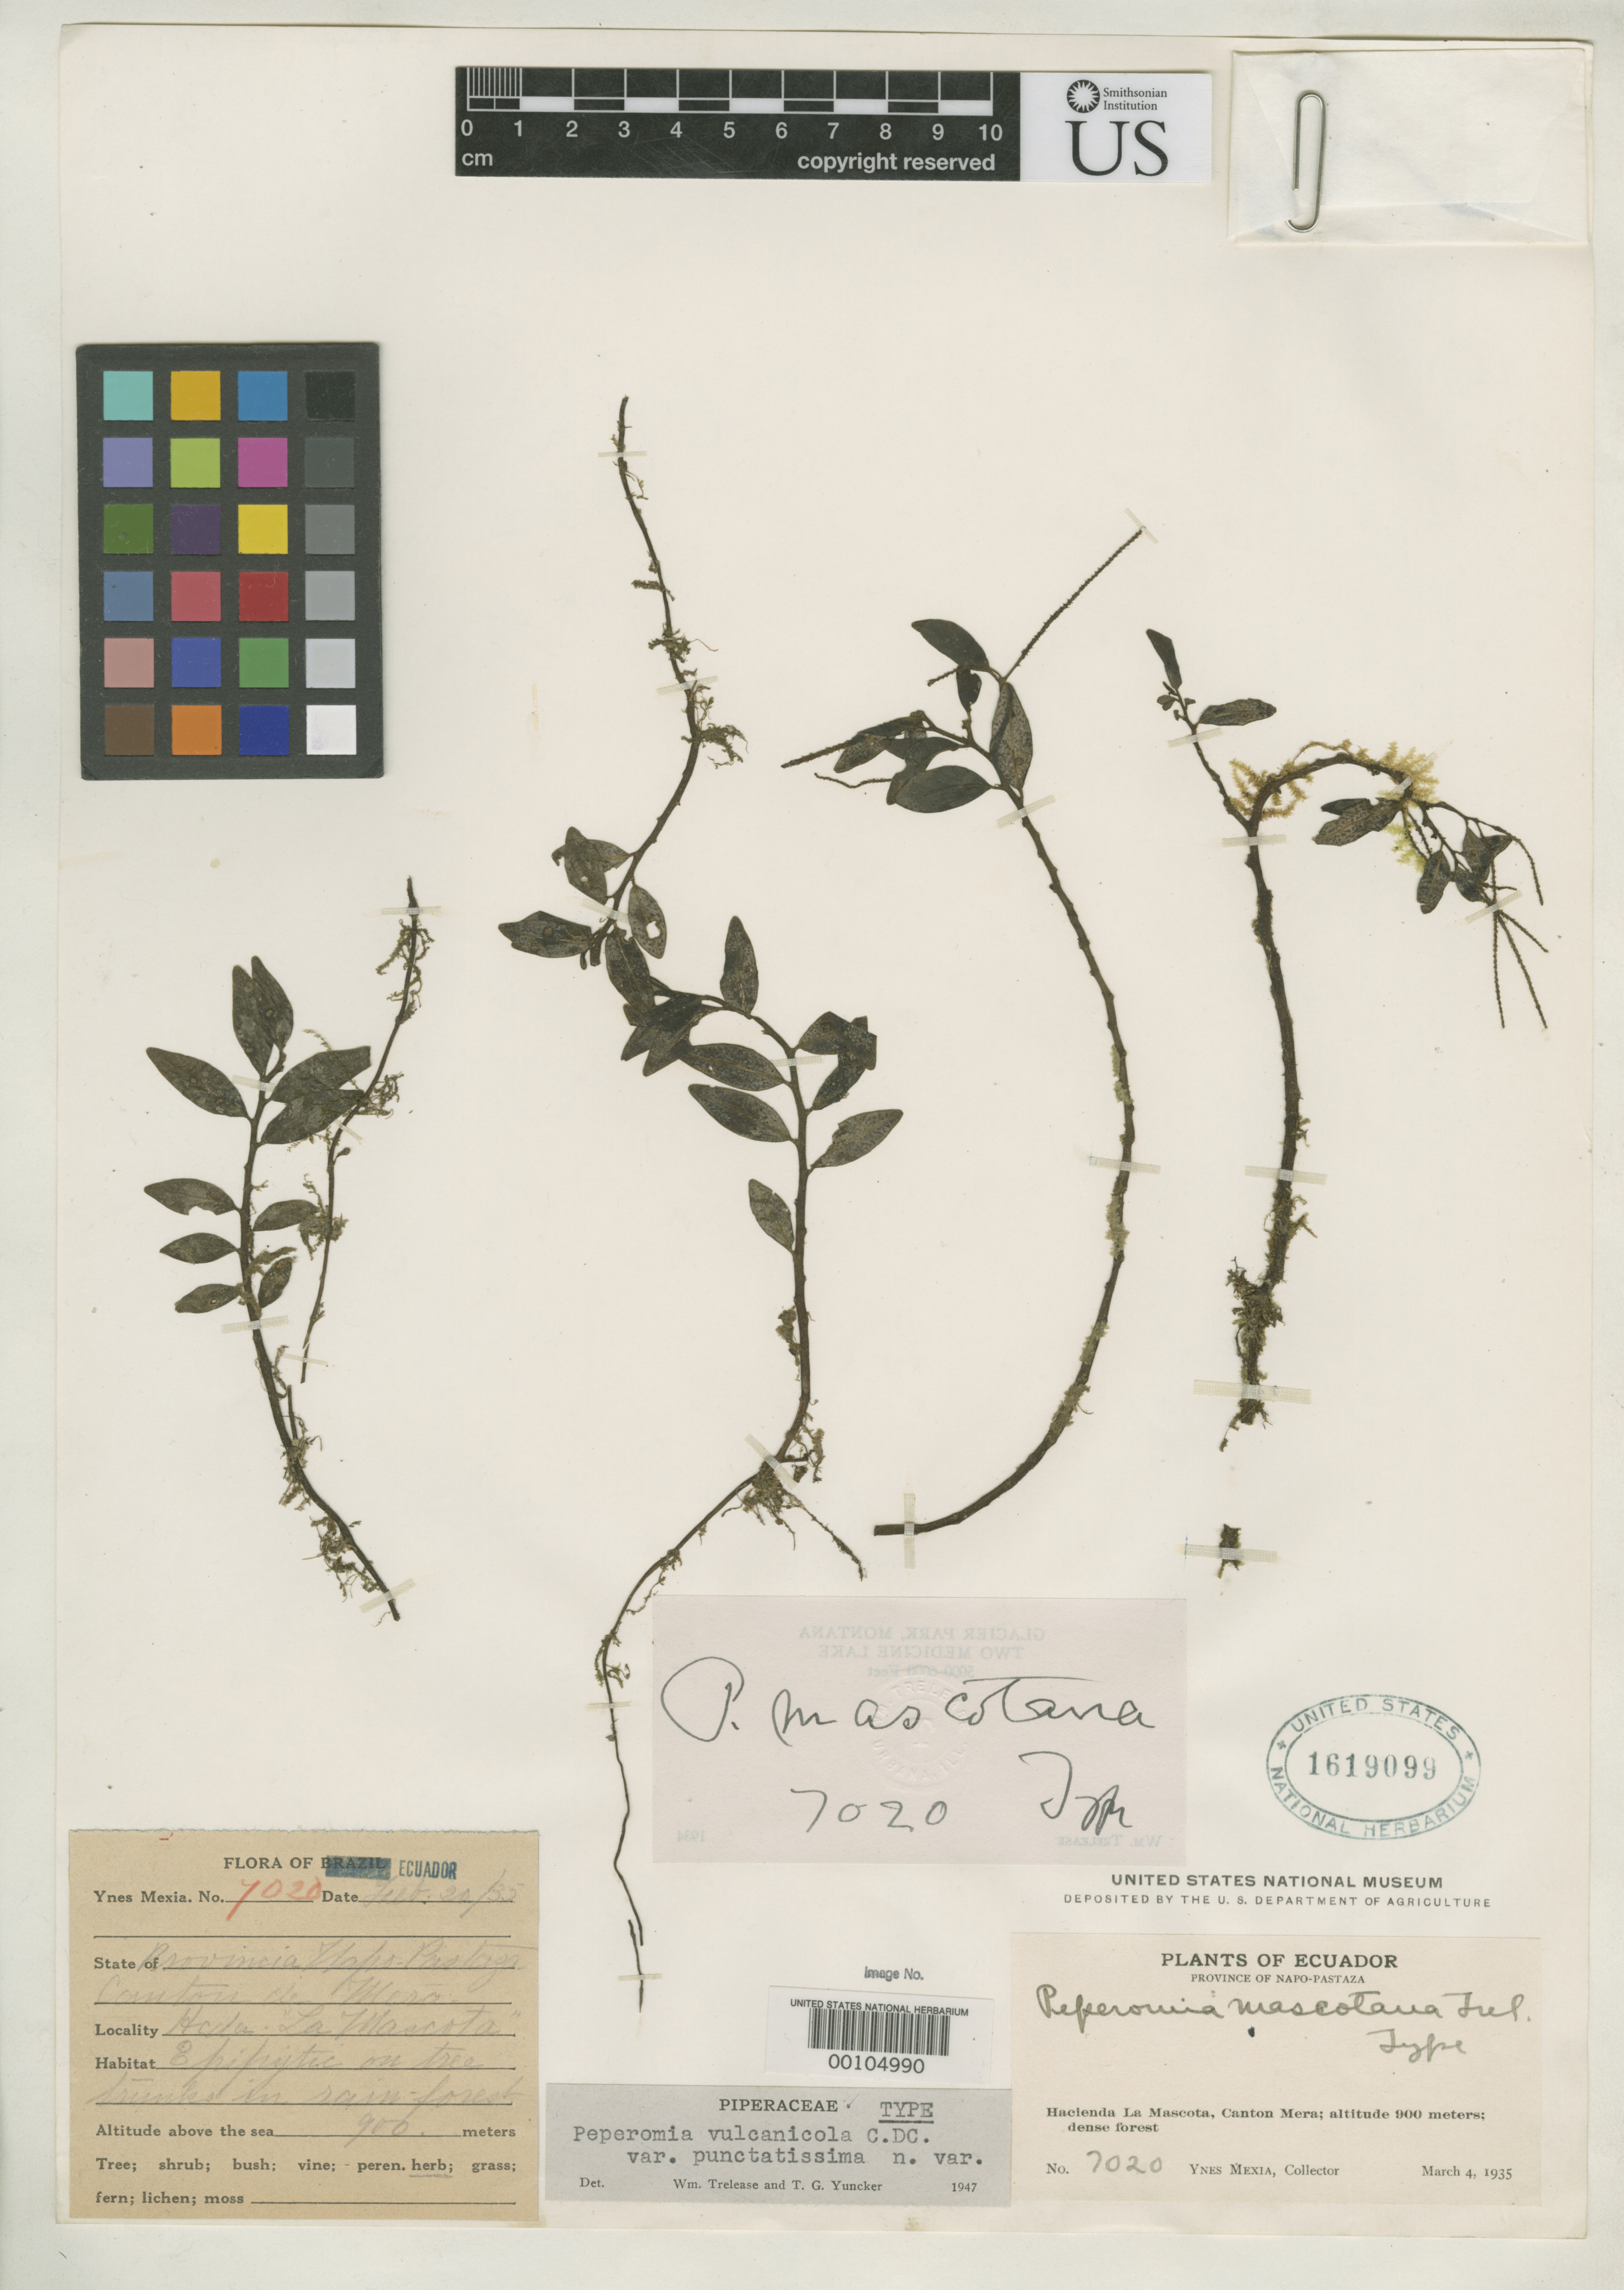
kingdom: Plantae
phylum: Tracheophyta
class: Magnoliopsida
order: Piperales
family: Piperaceae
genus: Peperomia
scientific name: Peperomia vulcanicola var. puncatatissima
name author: Trel. & Yunck.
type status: Holotype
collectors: Y. Mexia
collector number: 7020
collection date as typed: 20 Feb 1935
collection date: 1935-02-20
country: Ecuador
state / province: Pastaza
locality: Hacienda La MasCota, Canton Mera.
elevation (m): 900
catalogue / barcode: US 1619099